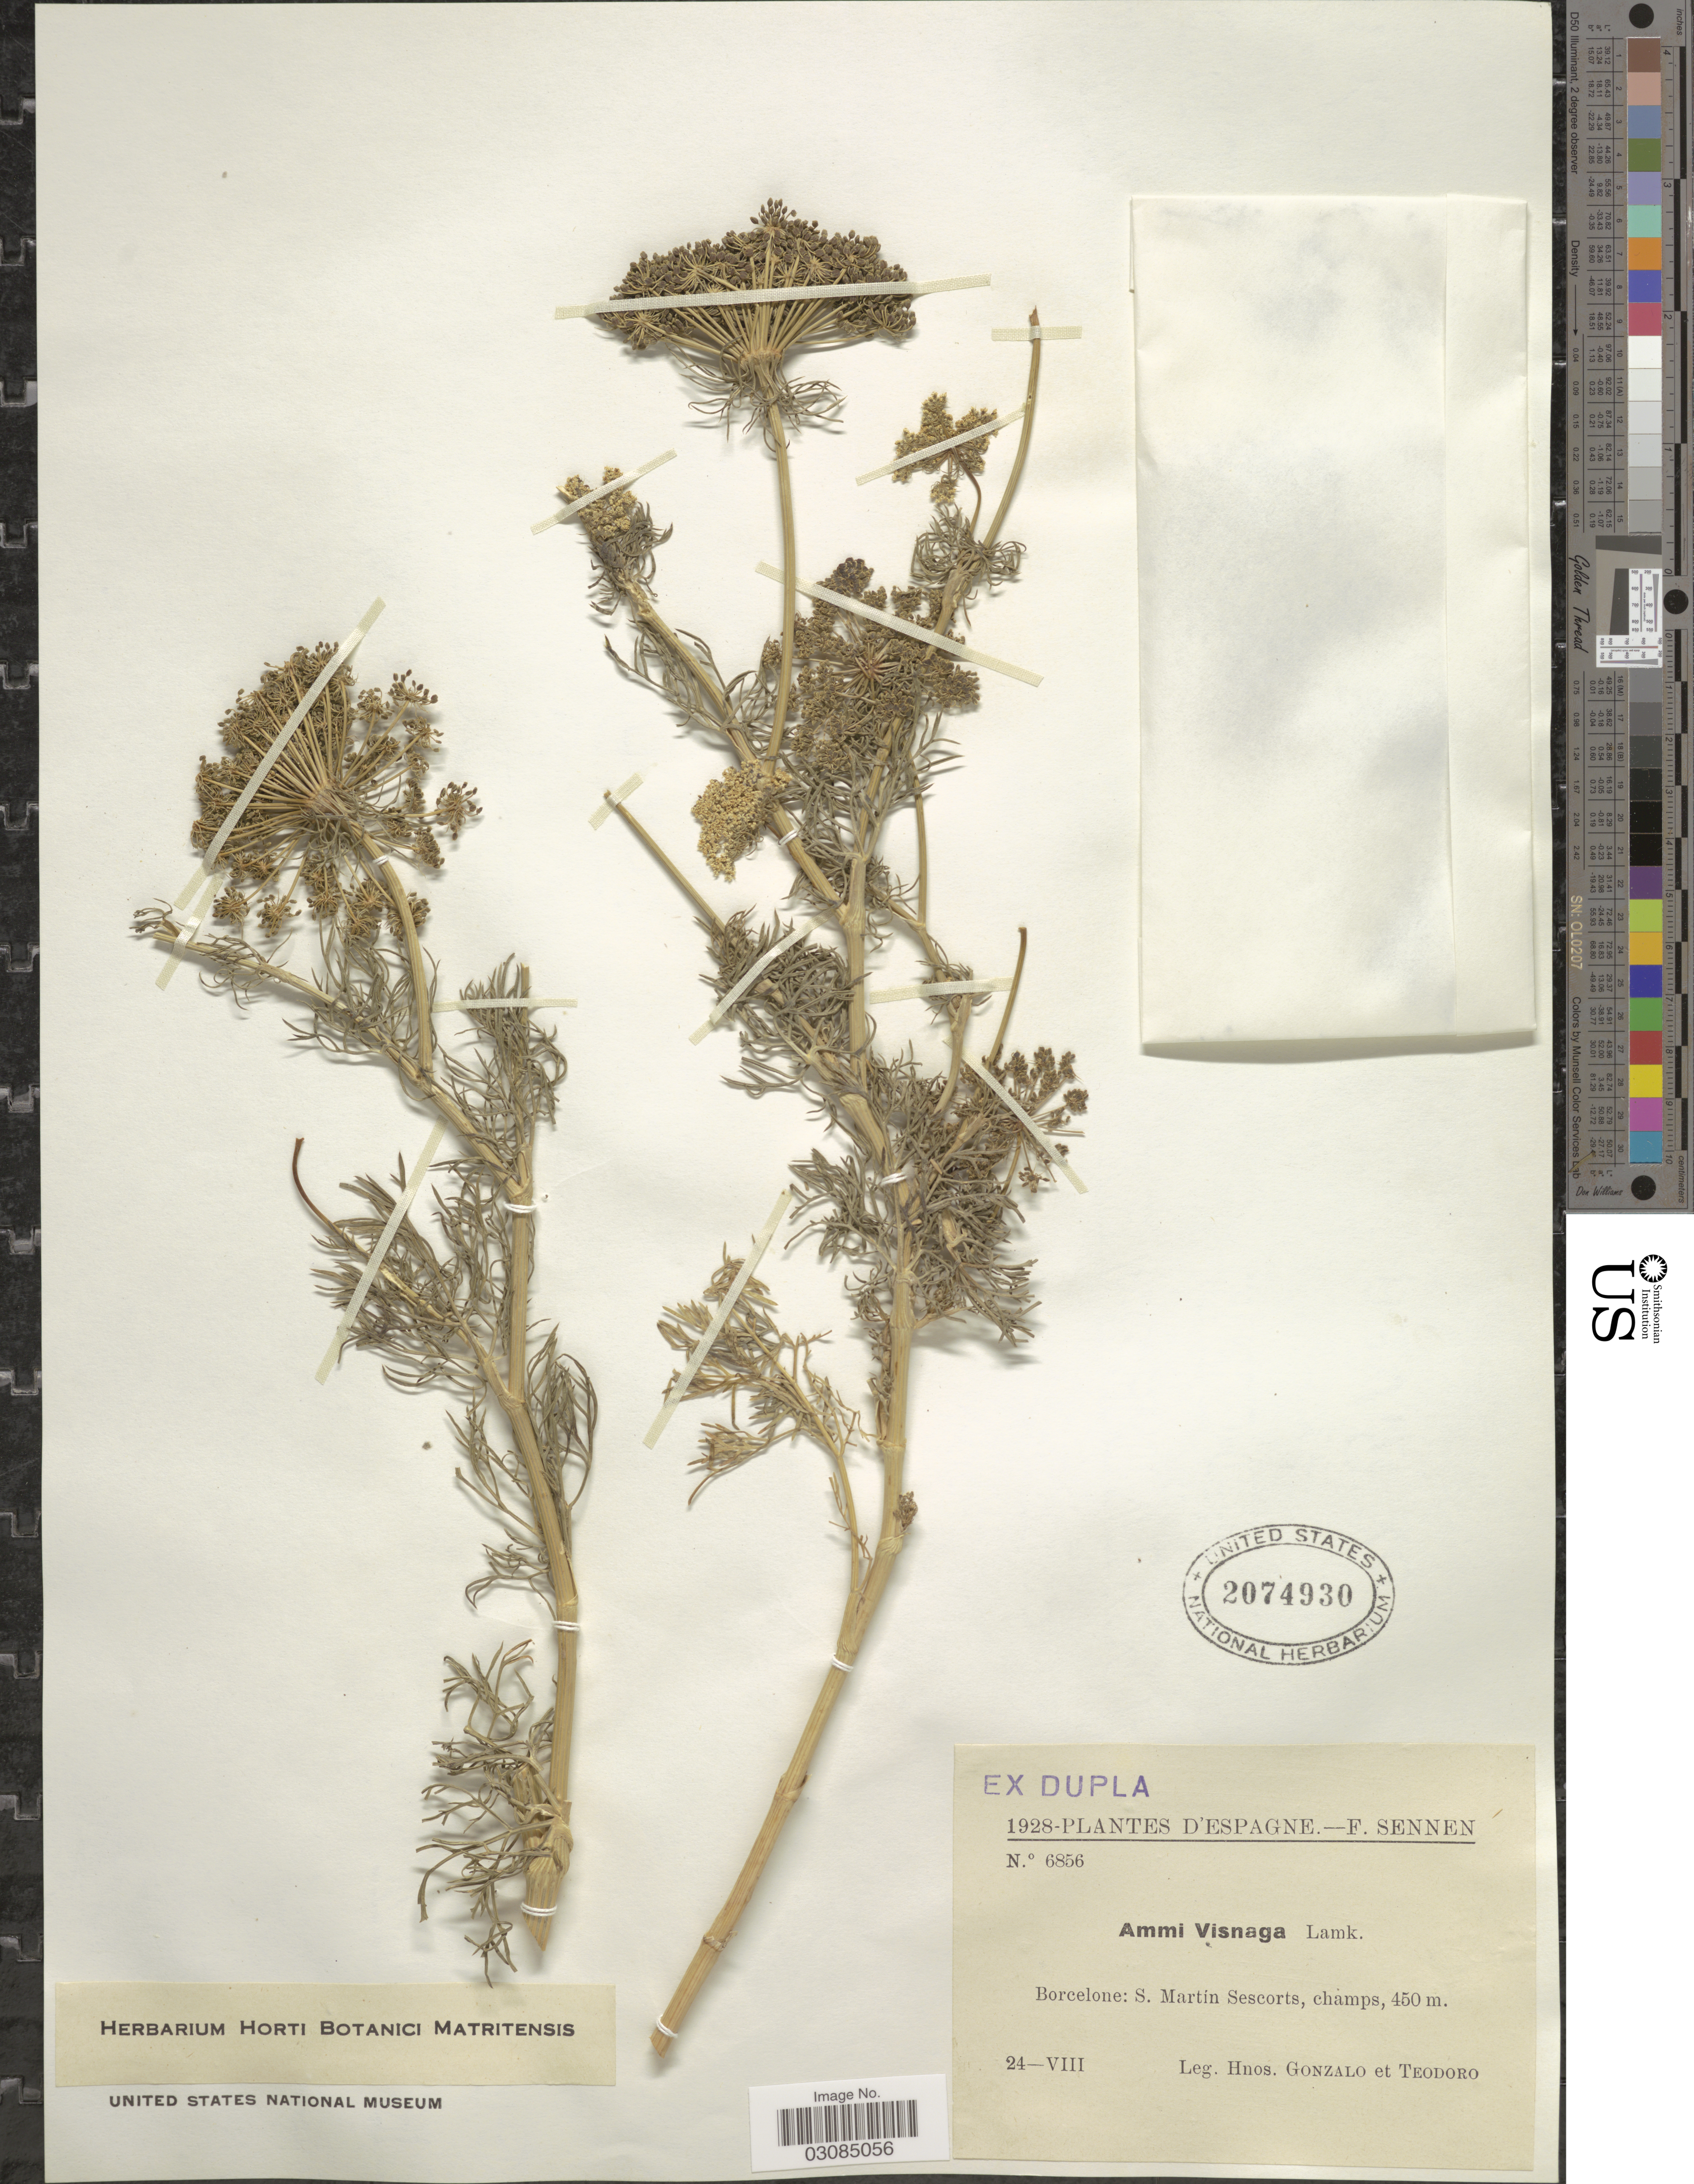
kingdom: Plantae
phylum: Tracheophyta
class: Magnoliopsida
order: Apiales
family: Apiaceae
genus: Ammi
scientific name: Ammi visnaga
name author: (L.) Lam.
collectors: H. Gonzalo & H. Teodoro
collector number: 6856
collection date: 1928-08-24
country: Spain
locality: Barcelone: S. Martin Sescorts, champs.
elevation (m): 450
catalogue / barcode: US 2074930